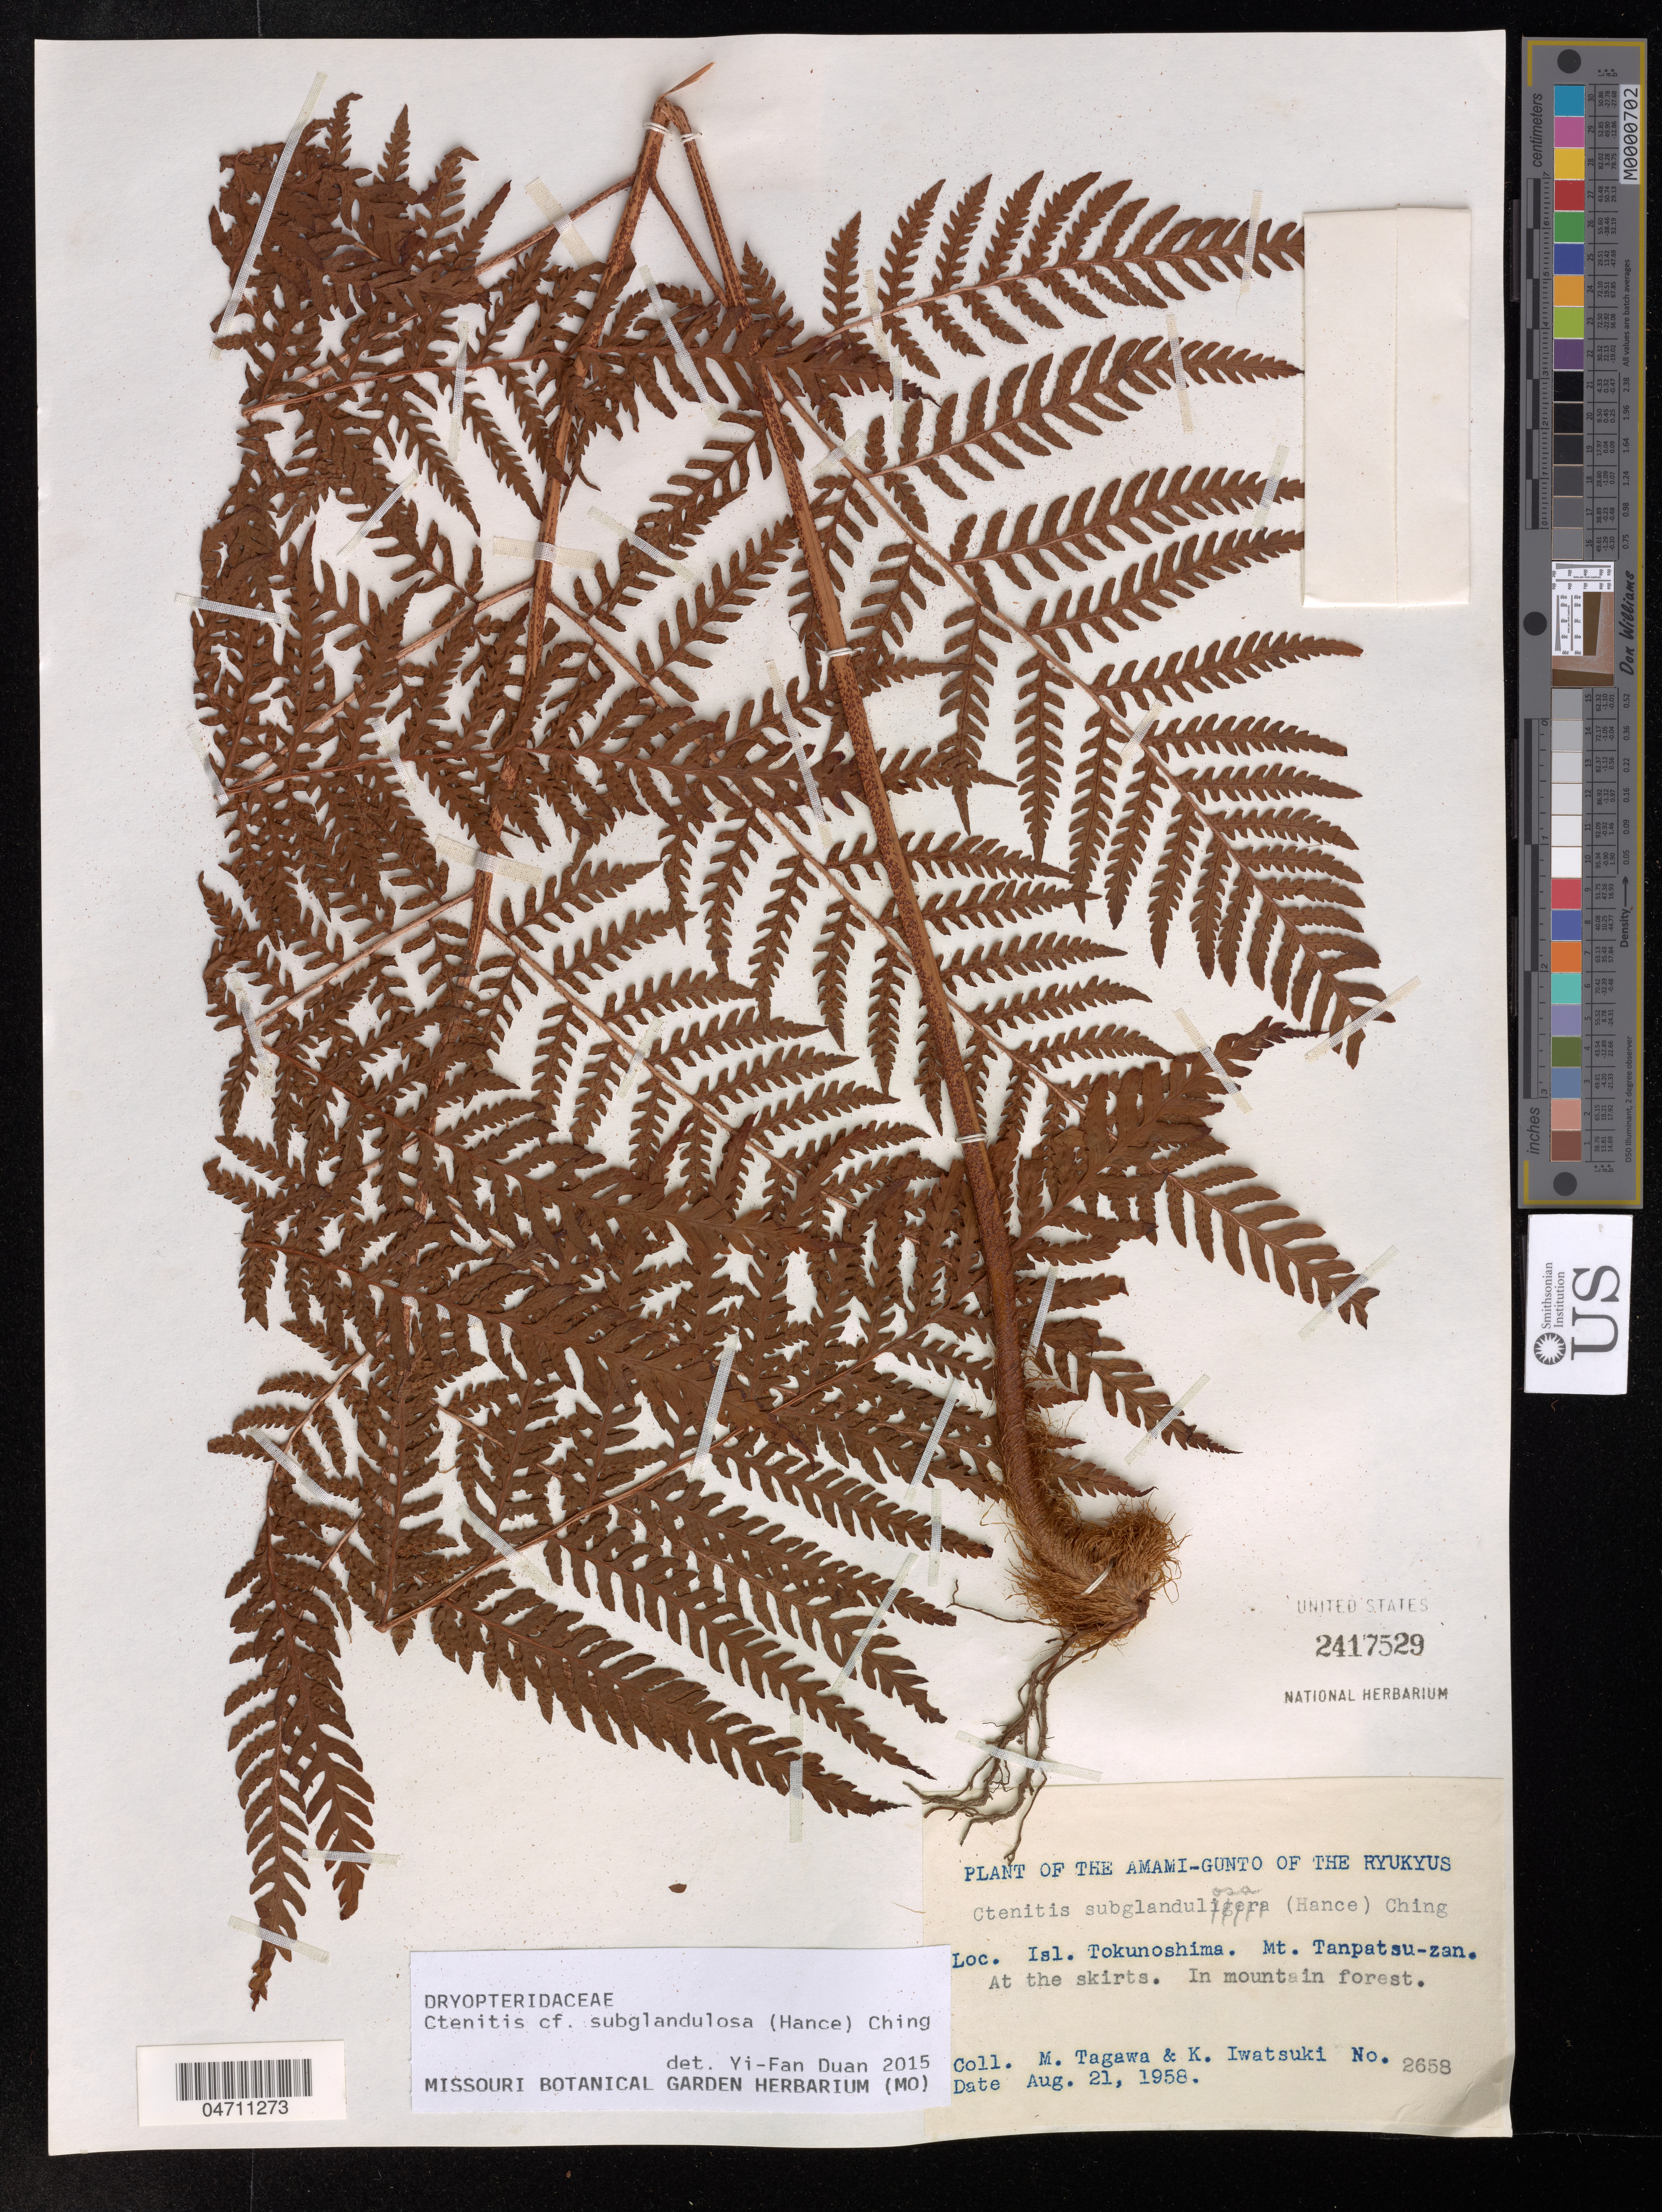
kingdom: Plantae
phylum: Tracheophyta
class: Polypodiopsida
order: Polypodiales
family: Dryopteridaceae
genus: Ctenitis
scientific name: Ctenitis subglandulosa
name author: (Hance) Ching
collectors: M. Tagawa & K. Iwatsuki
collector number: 2658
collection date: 1958-08-21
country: Japan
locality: The Amami-Gunto of The Ryukyus, Isl. Tokunoshima, Mt. Tanpatsu-zan.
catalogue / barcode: US 2417529